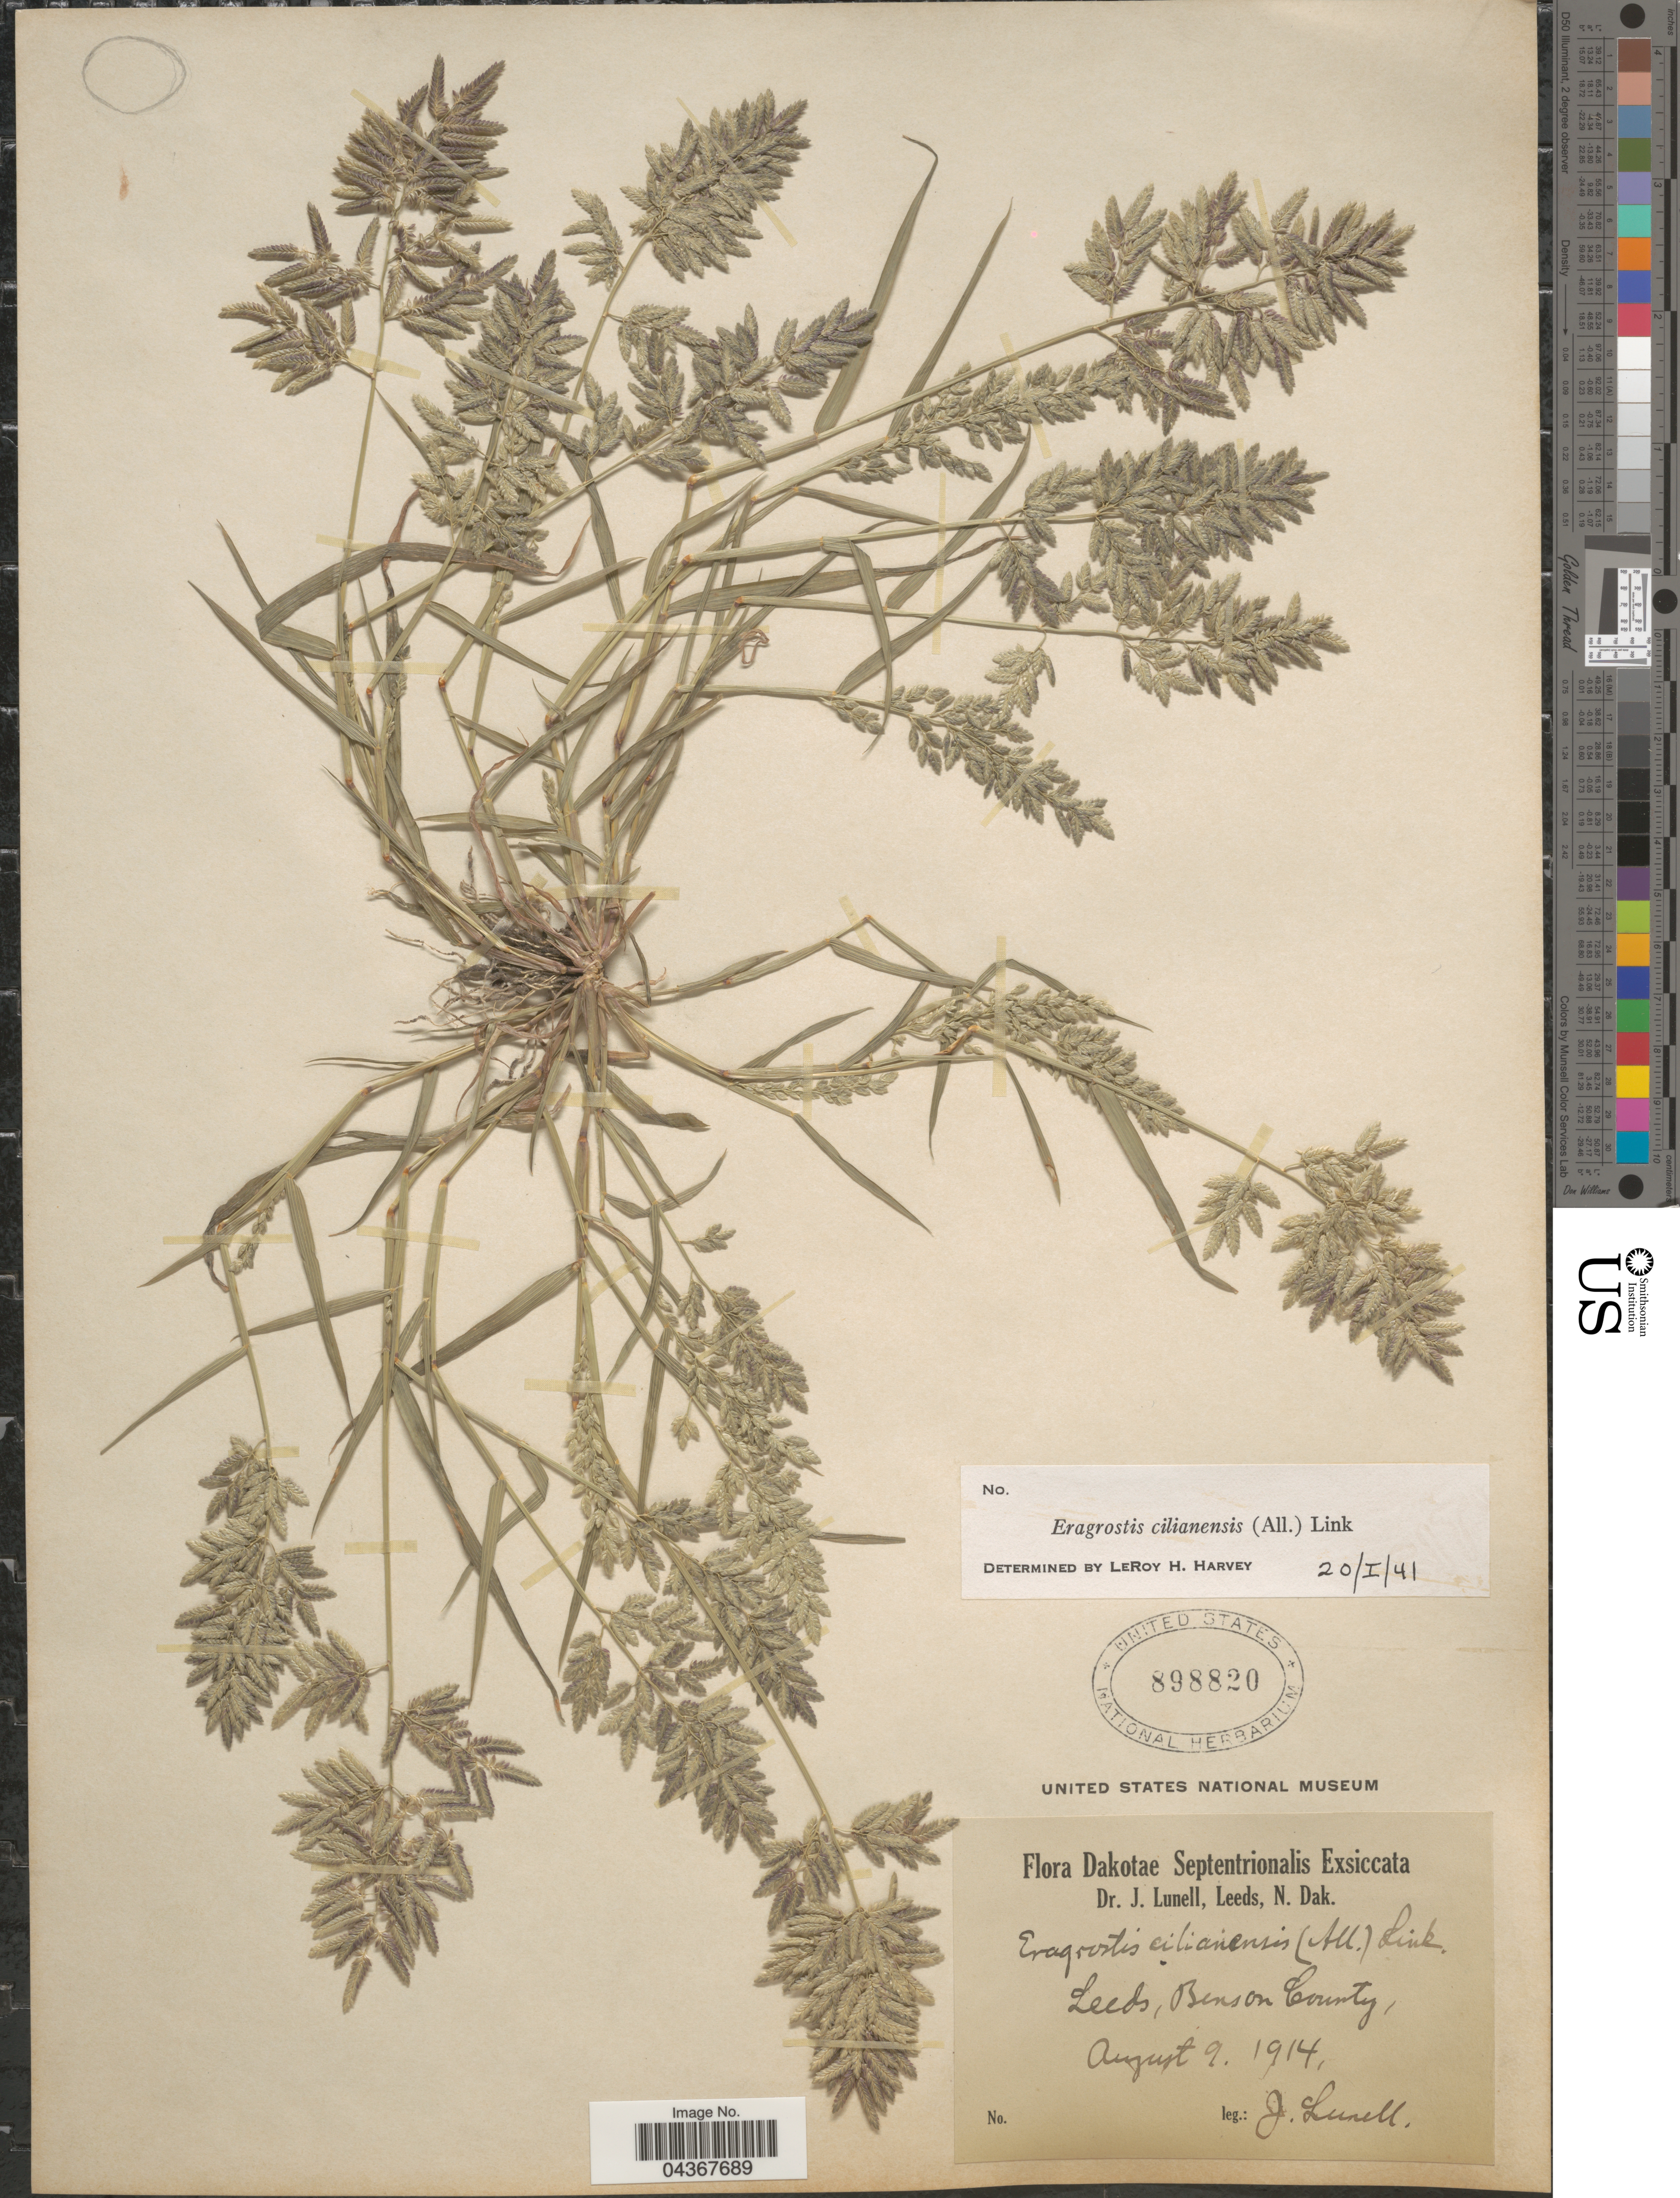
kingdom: Plantae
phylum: Tracheophyta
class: Liliopsida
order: Poales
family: Poaceae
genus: Eragrostis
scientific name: Eragrostis cilianensis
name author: (Bellardi) Vignolo ex Janch.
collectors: J. Lunell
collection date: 1914-08-09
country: United States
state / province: North Dakota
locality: Dakotae Septentrionalis. Leeds, Benson County.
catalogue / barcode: US 898820